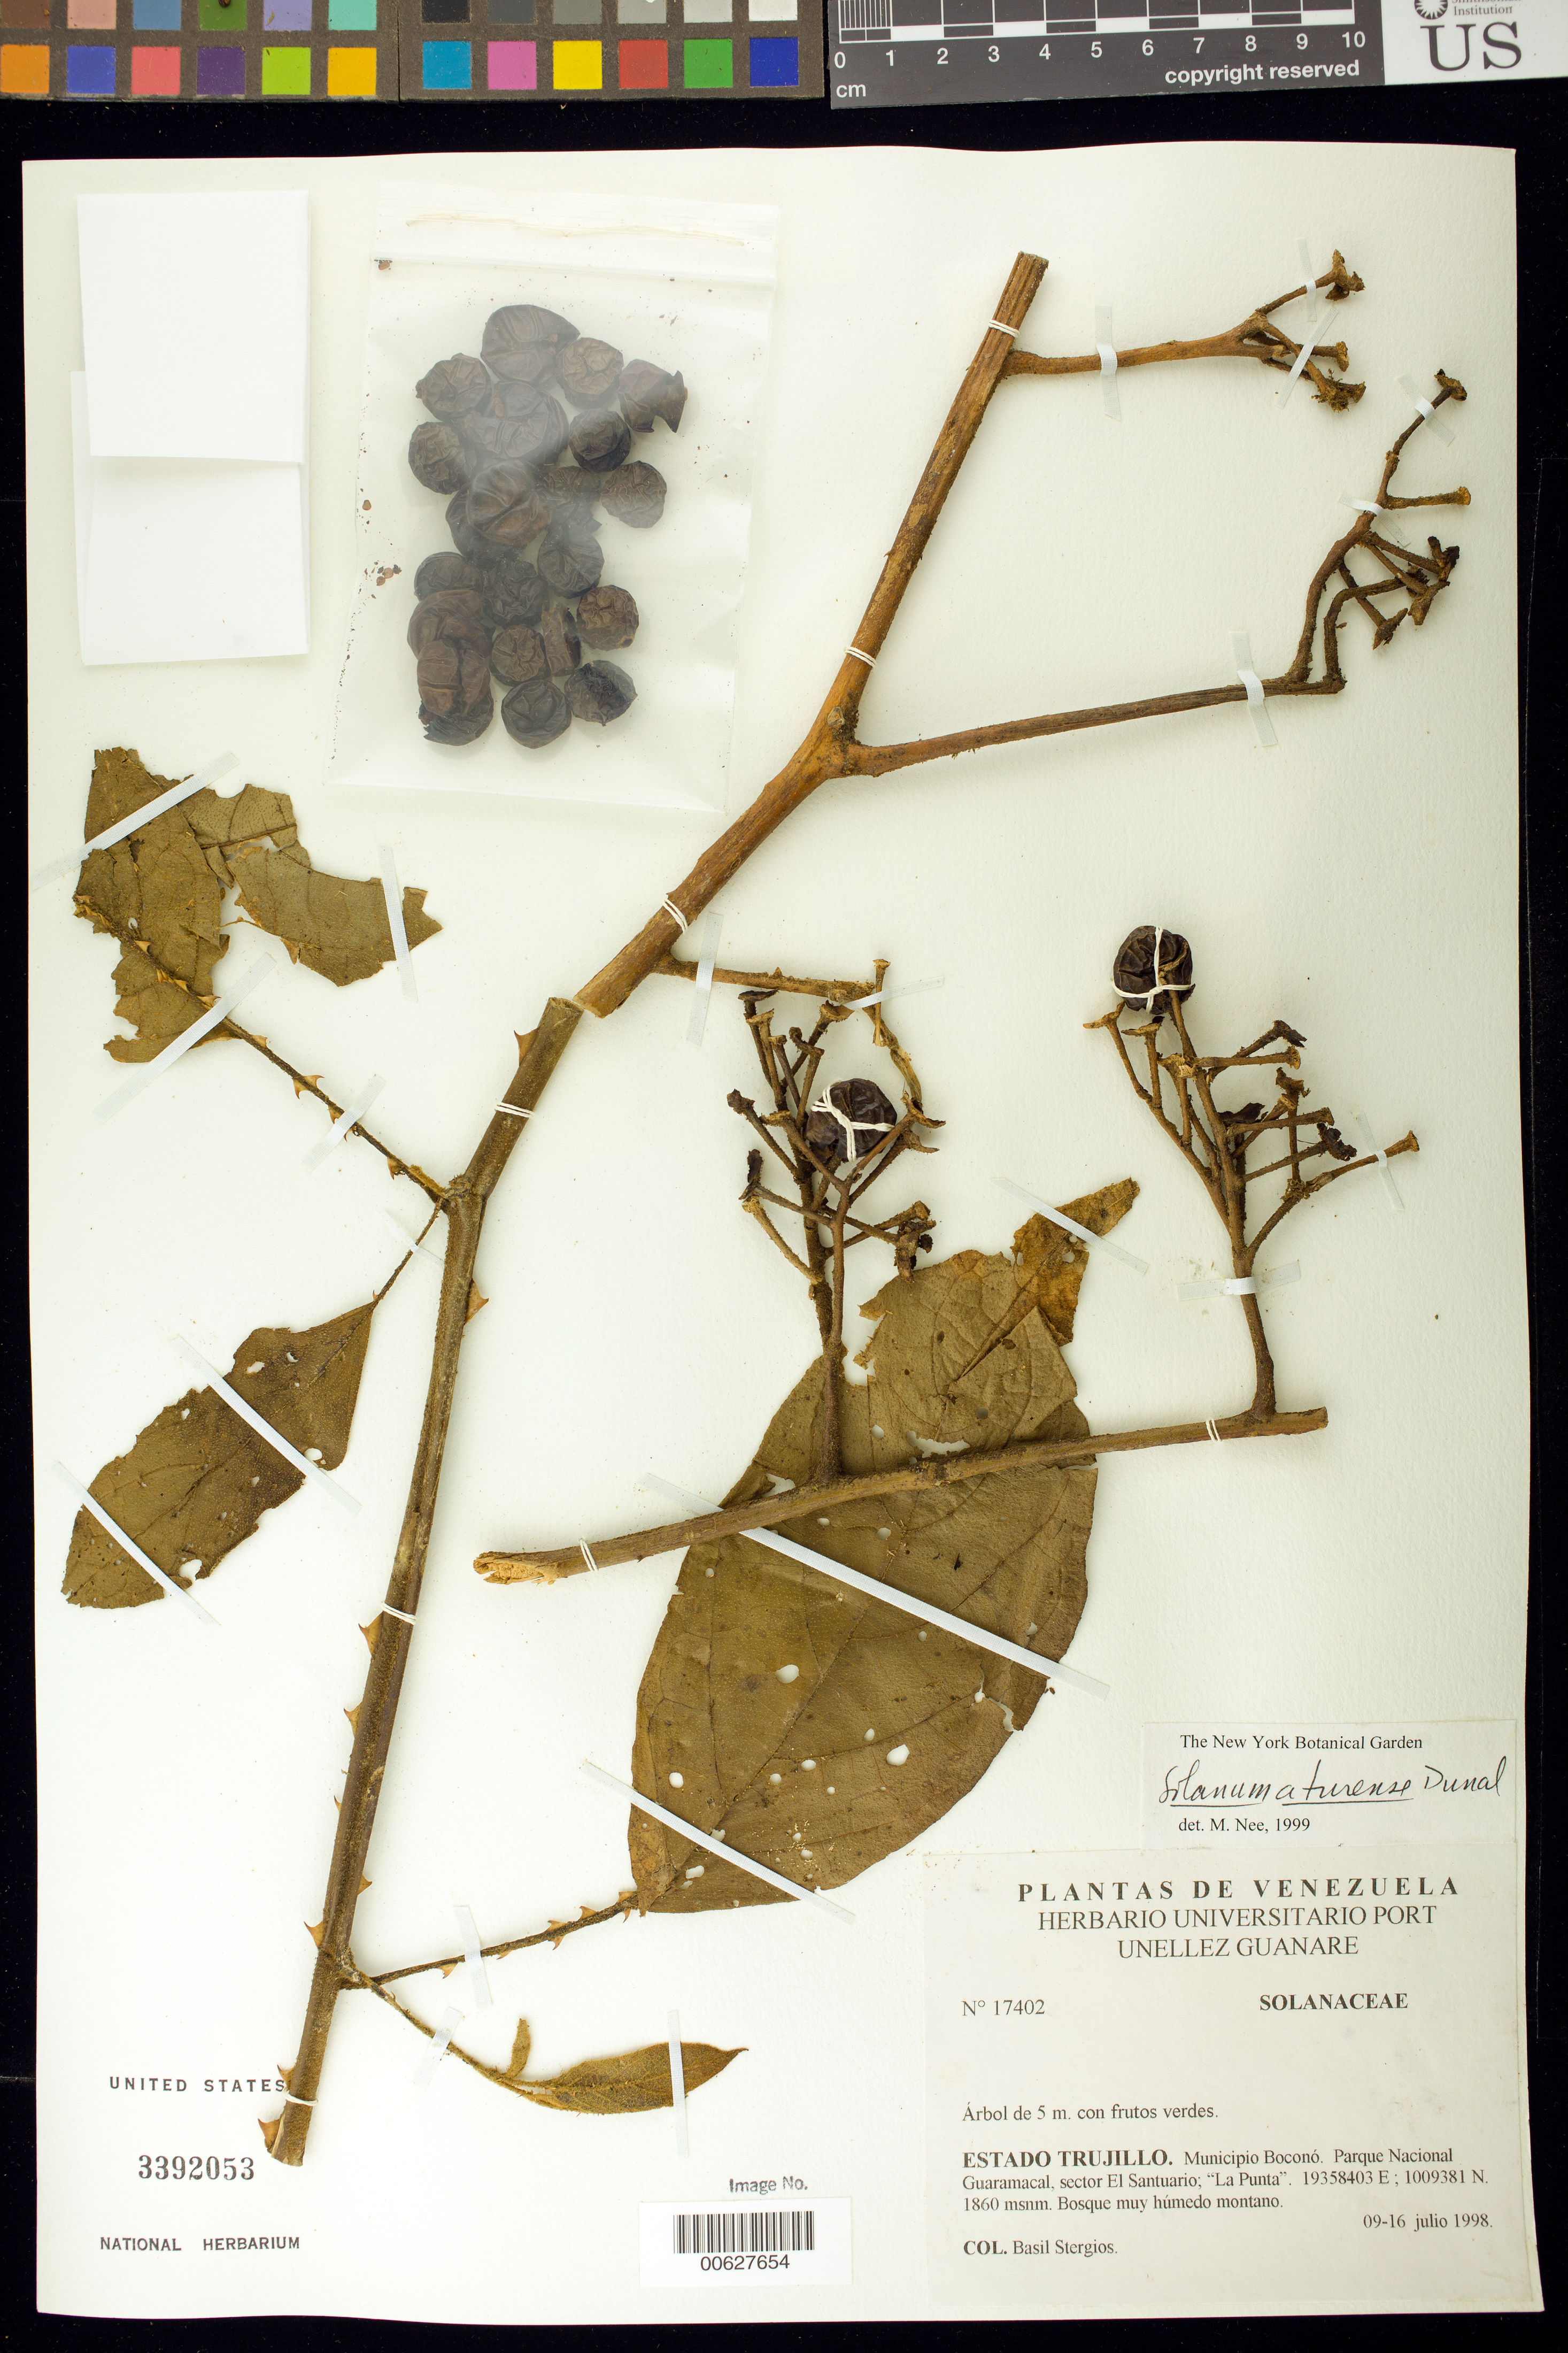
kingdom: Plantae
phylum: Tracheophyta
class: Magnoliopsida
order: Solanales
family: Solanaceae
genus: Solanum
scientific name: Solanum aturense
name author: Humb. & Bonpl. ex Dunal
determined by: Nee, Michael H.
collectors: B. G. Stergios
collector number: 17402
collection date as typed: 09 Jul 1998 to 16 Jul 1998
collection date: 1998-07-09/1998-07-16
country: Venezuela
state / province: Trujillo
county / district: Boconó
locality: Parque Nacional Guaramacal, Sector El Santuario, La Punta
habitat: Bosque muy húmedo montano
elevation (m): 1860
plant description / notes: PORT, US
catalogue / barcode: US 3392053